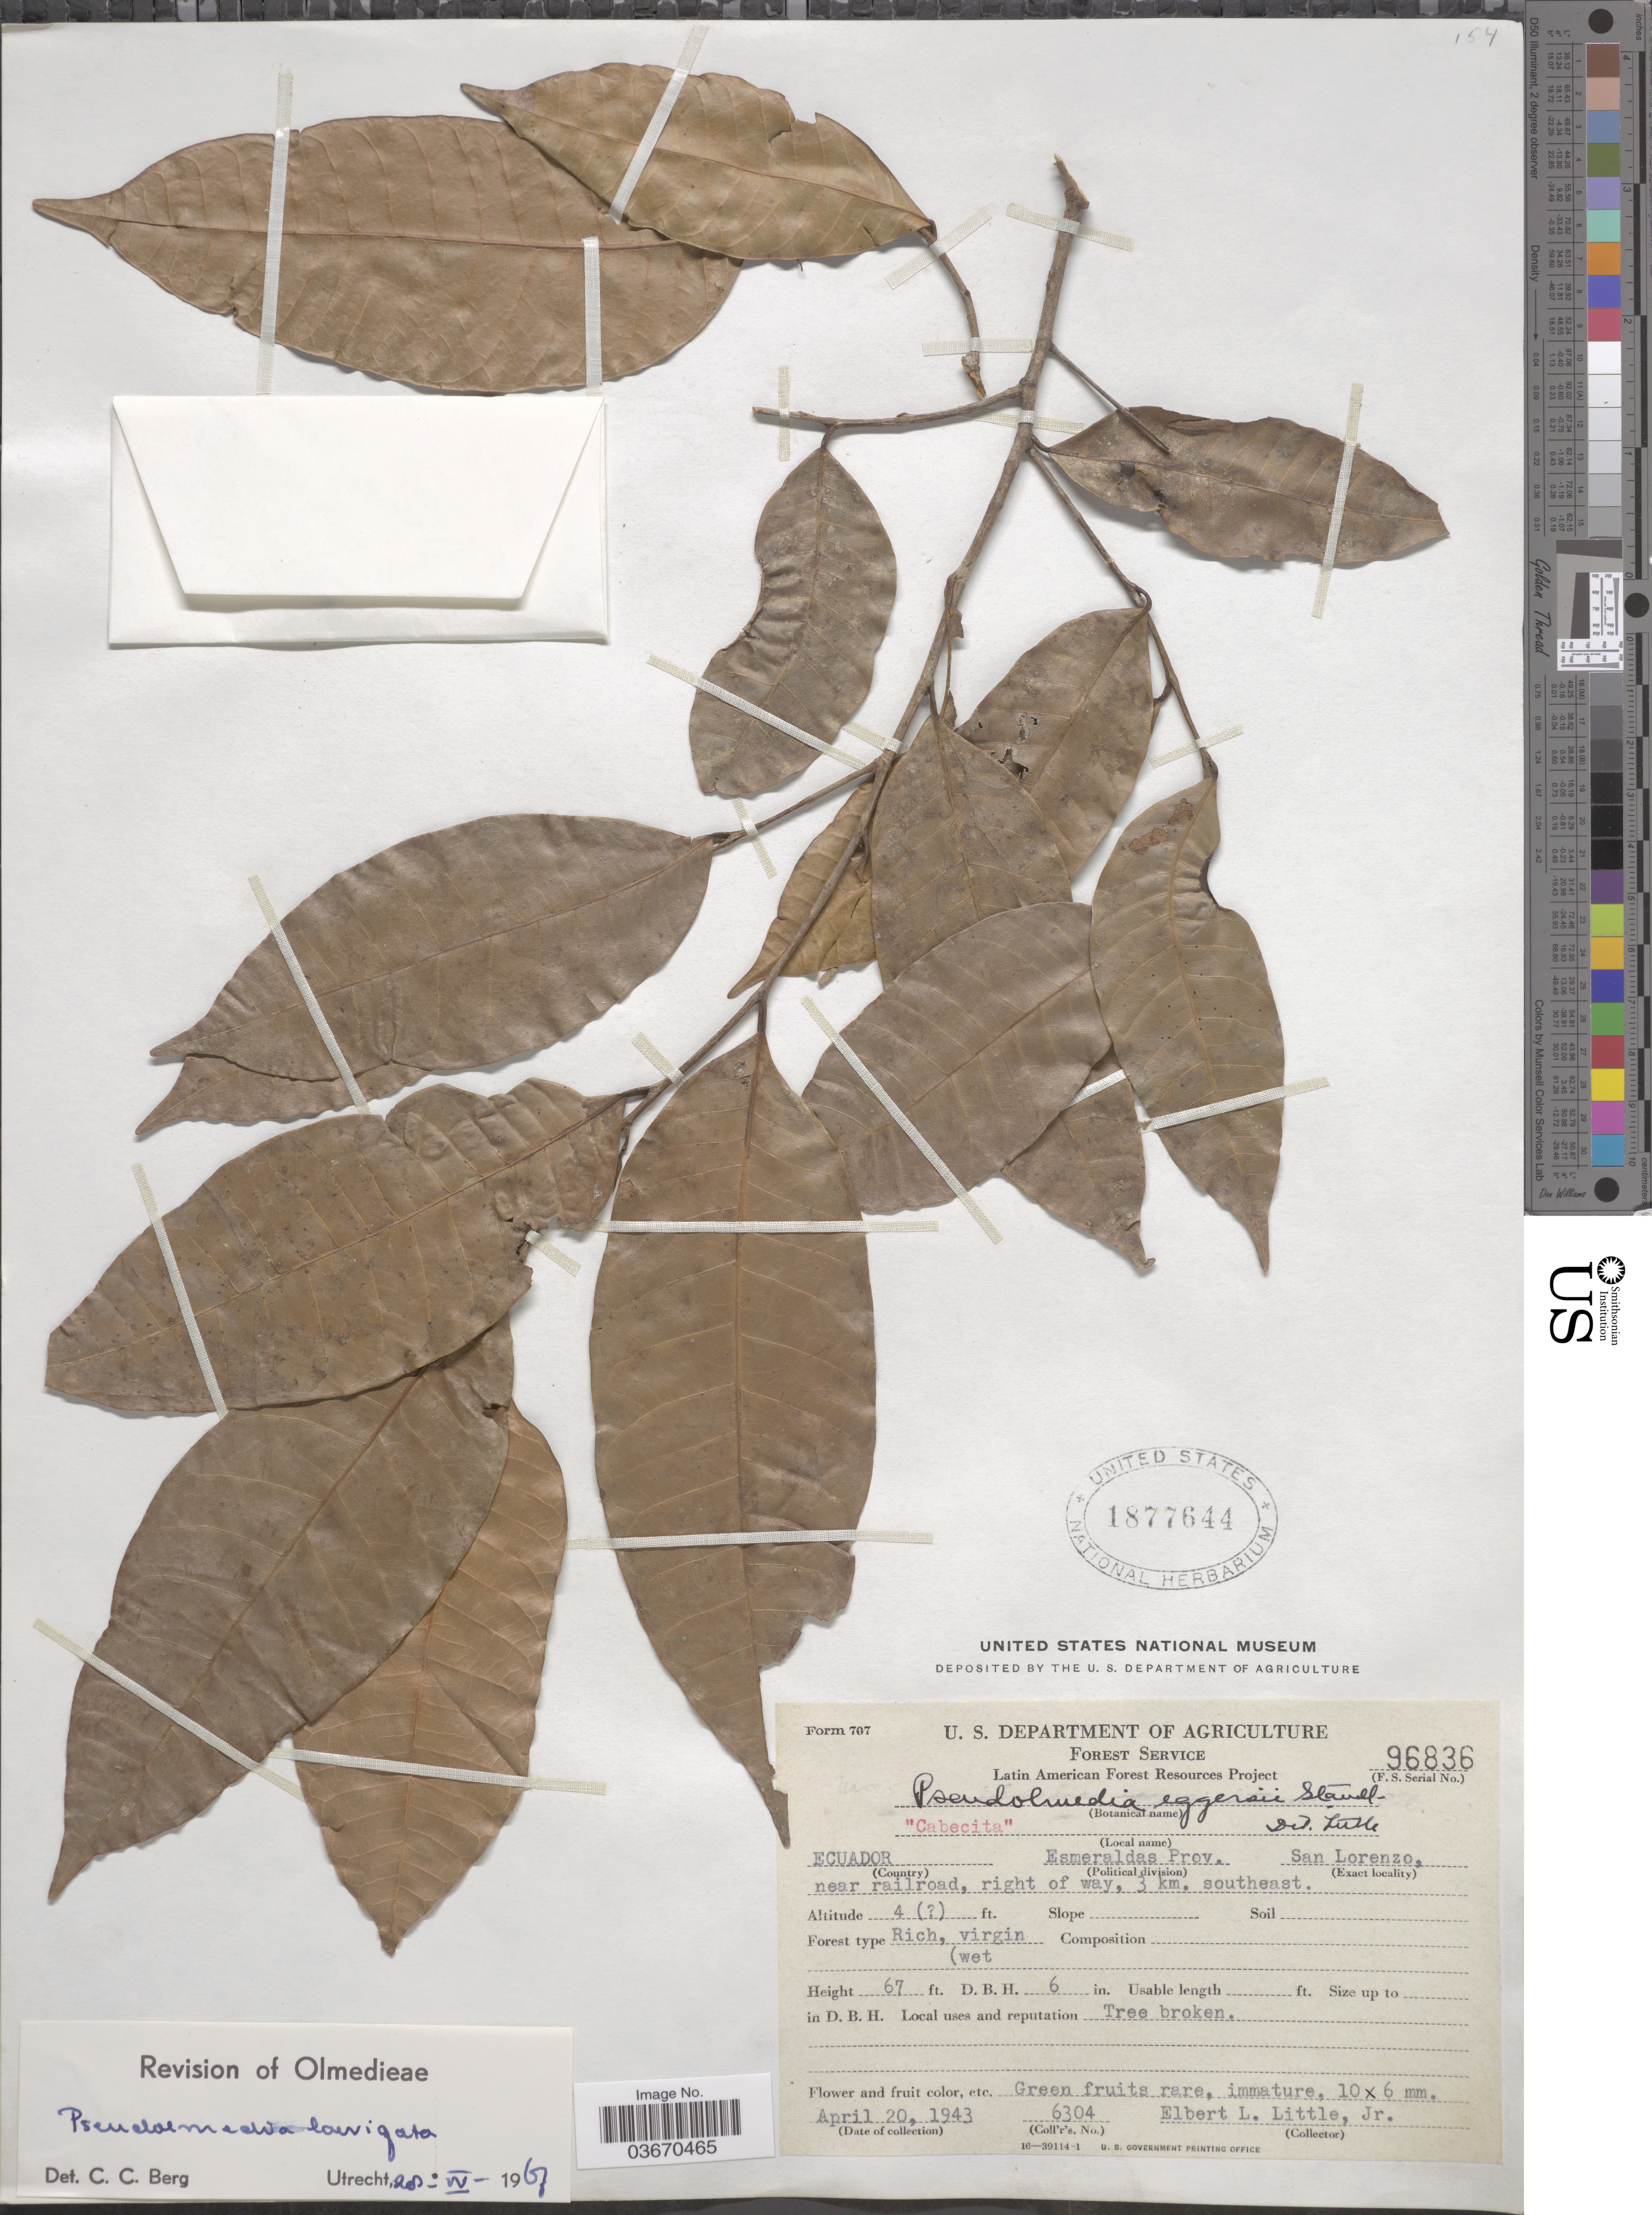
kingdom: Plantae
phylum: Tracheophyta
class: Magnoliopsida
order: Rosales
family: Moraceae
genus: Pseudolmedia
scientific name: Pseudolmedia laevigata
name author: Trécul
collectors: E. L. Little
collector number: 6304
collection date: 1943-04-20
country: Ecuador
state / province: Esmeraldas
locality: San Lorenzo, near railroad, right of way, 3 km. southeast.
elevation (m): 1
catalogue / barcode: US 1877644